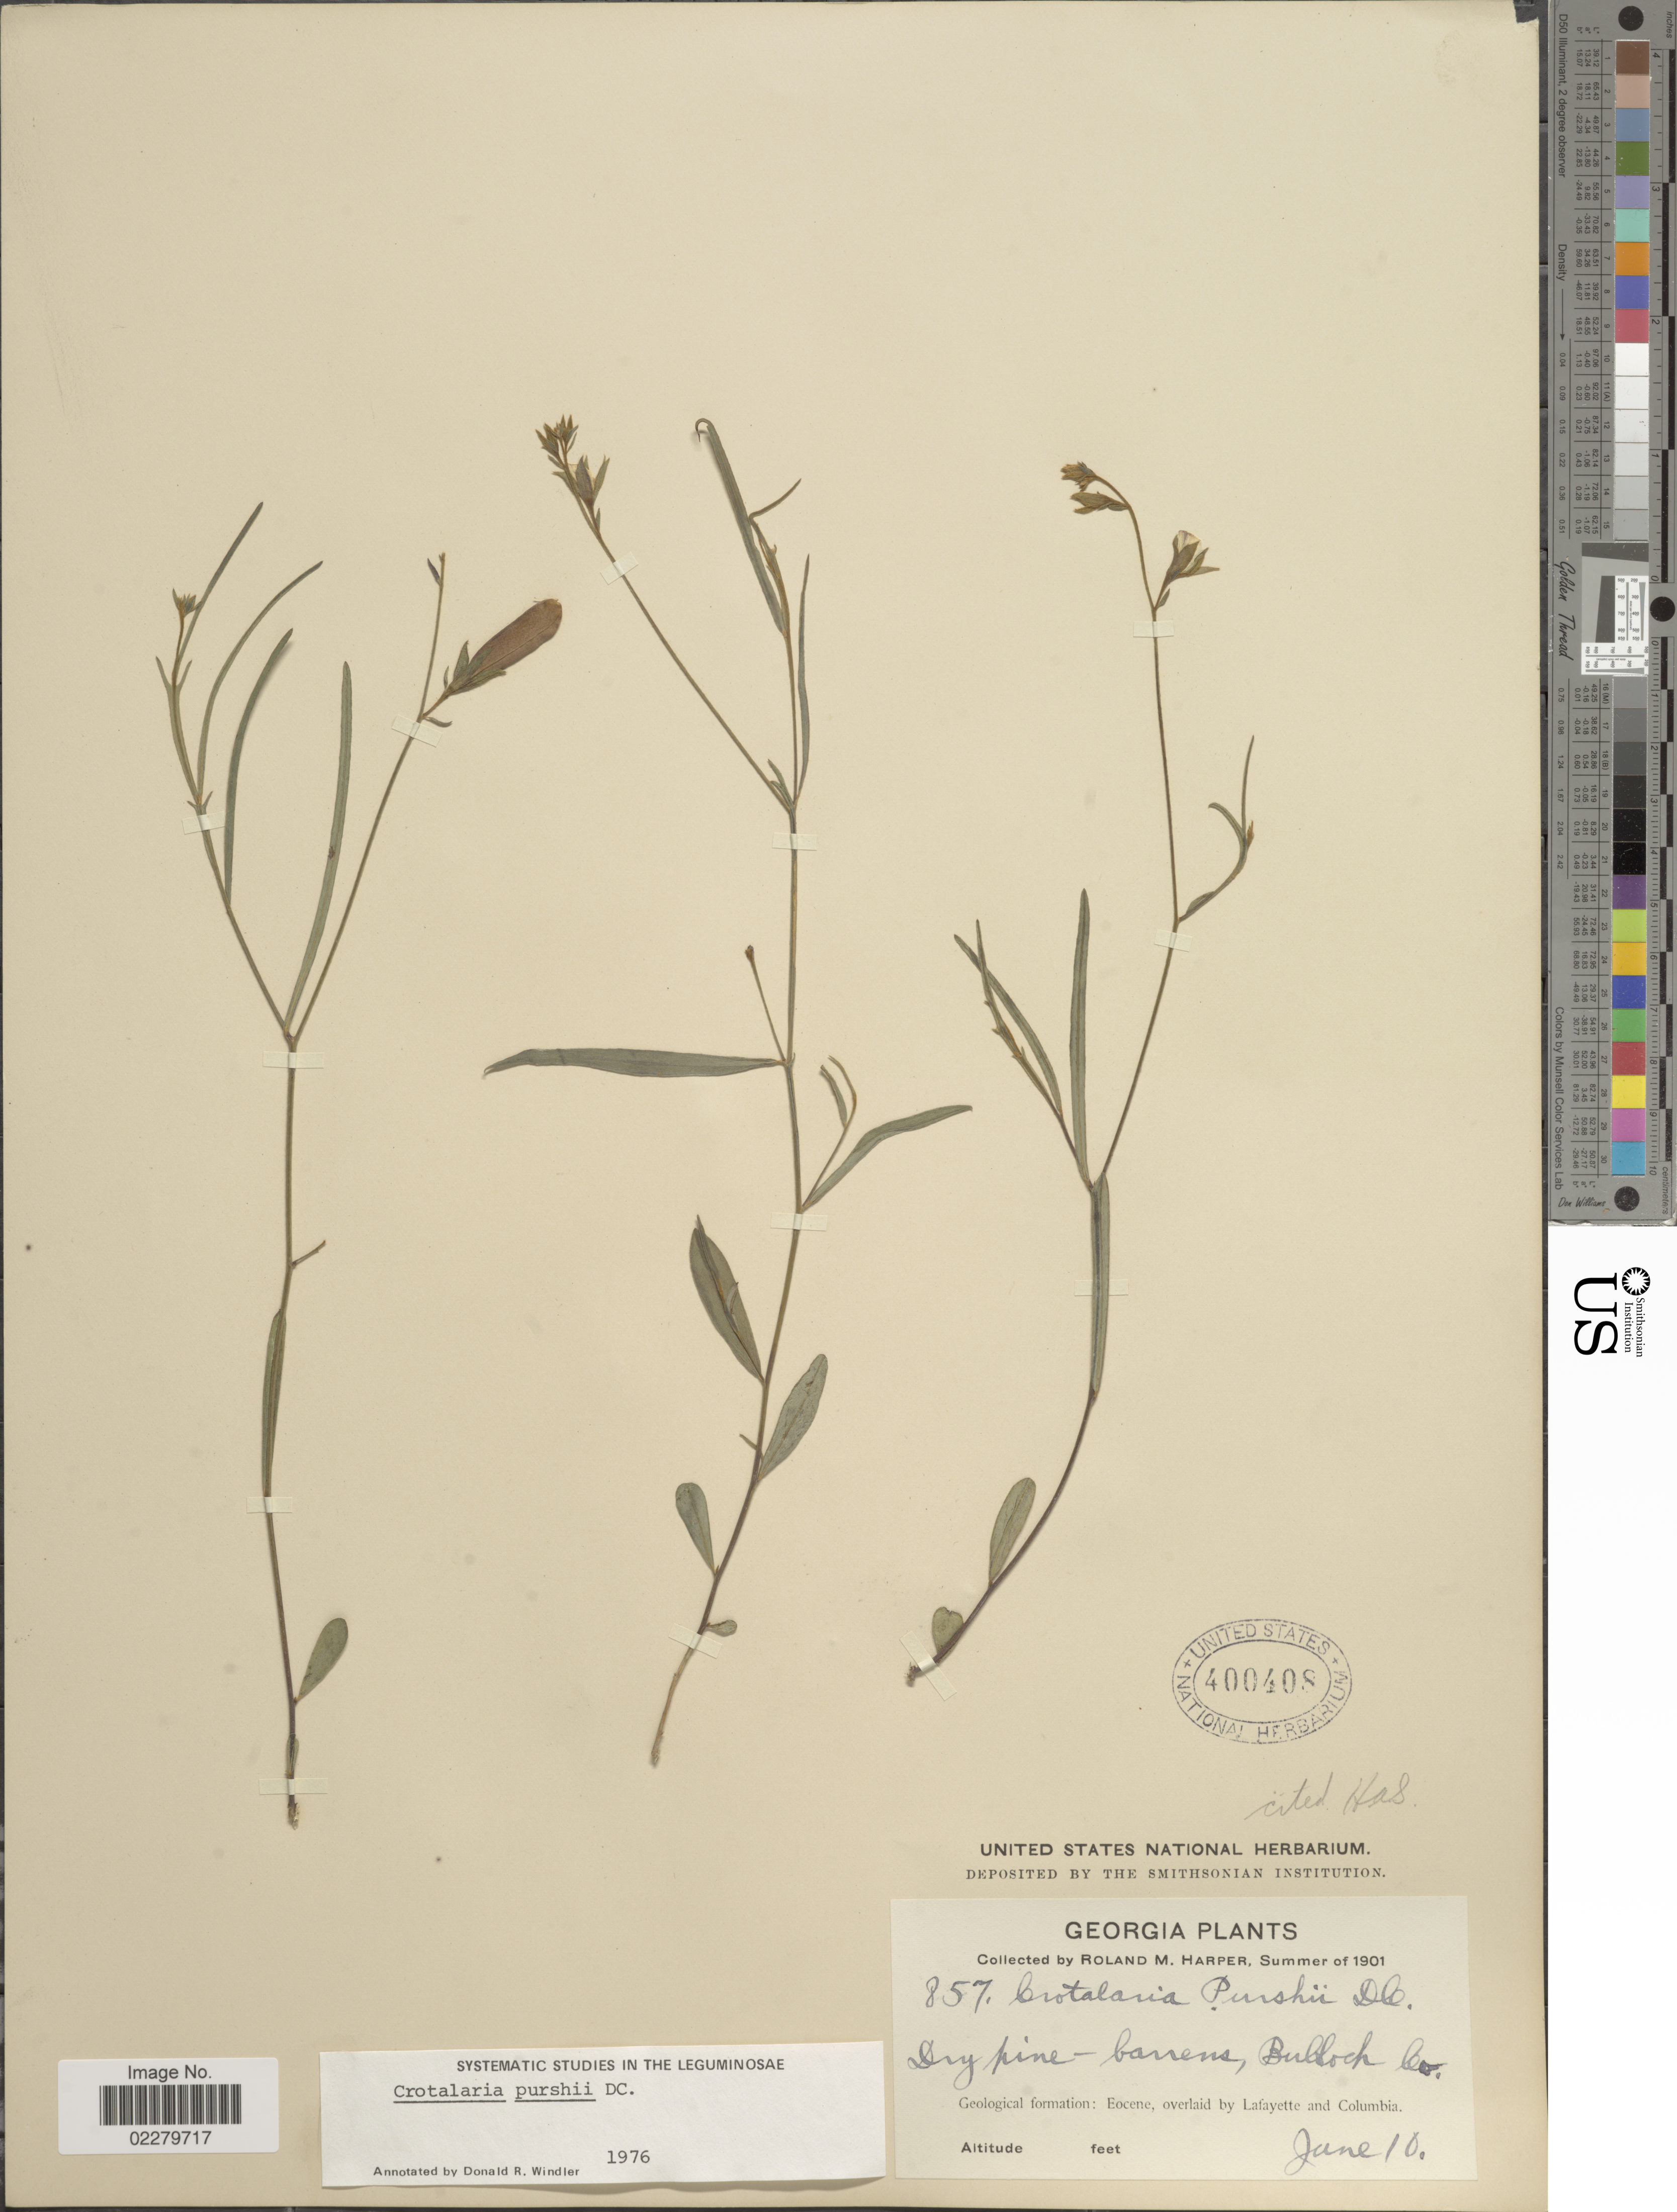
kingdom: Plantae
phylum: Tracheophyta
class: Magnoliopsida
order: Fabales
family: Fabaceae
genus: Crotalaria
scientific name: Crotalaria purshii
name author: DC.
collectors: R. M. Harper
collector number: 857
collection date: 1901-06-10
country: United States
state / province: Georgia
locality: Dry pine-barrens, Bullock Co. Geological formation: Eocene, overlaid by Lafayette and Columbia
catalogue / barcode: US 400408